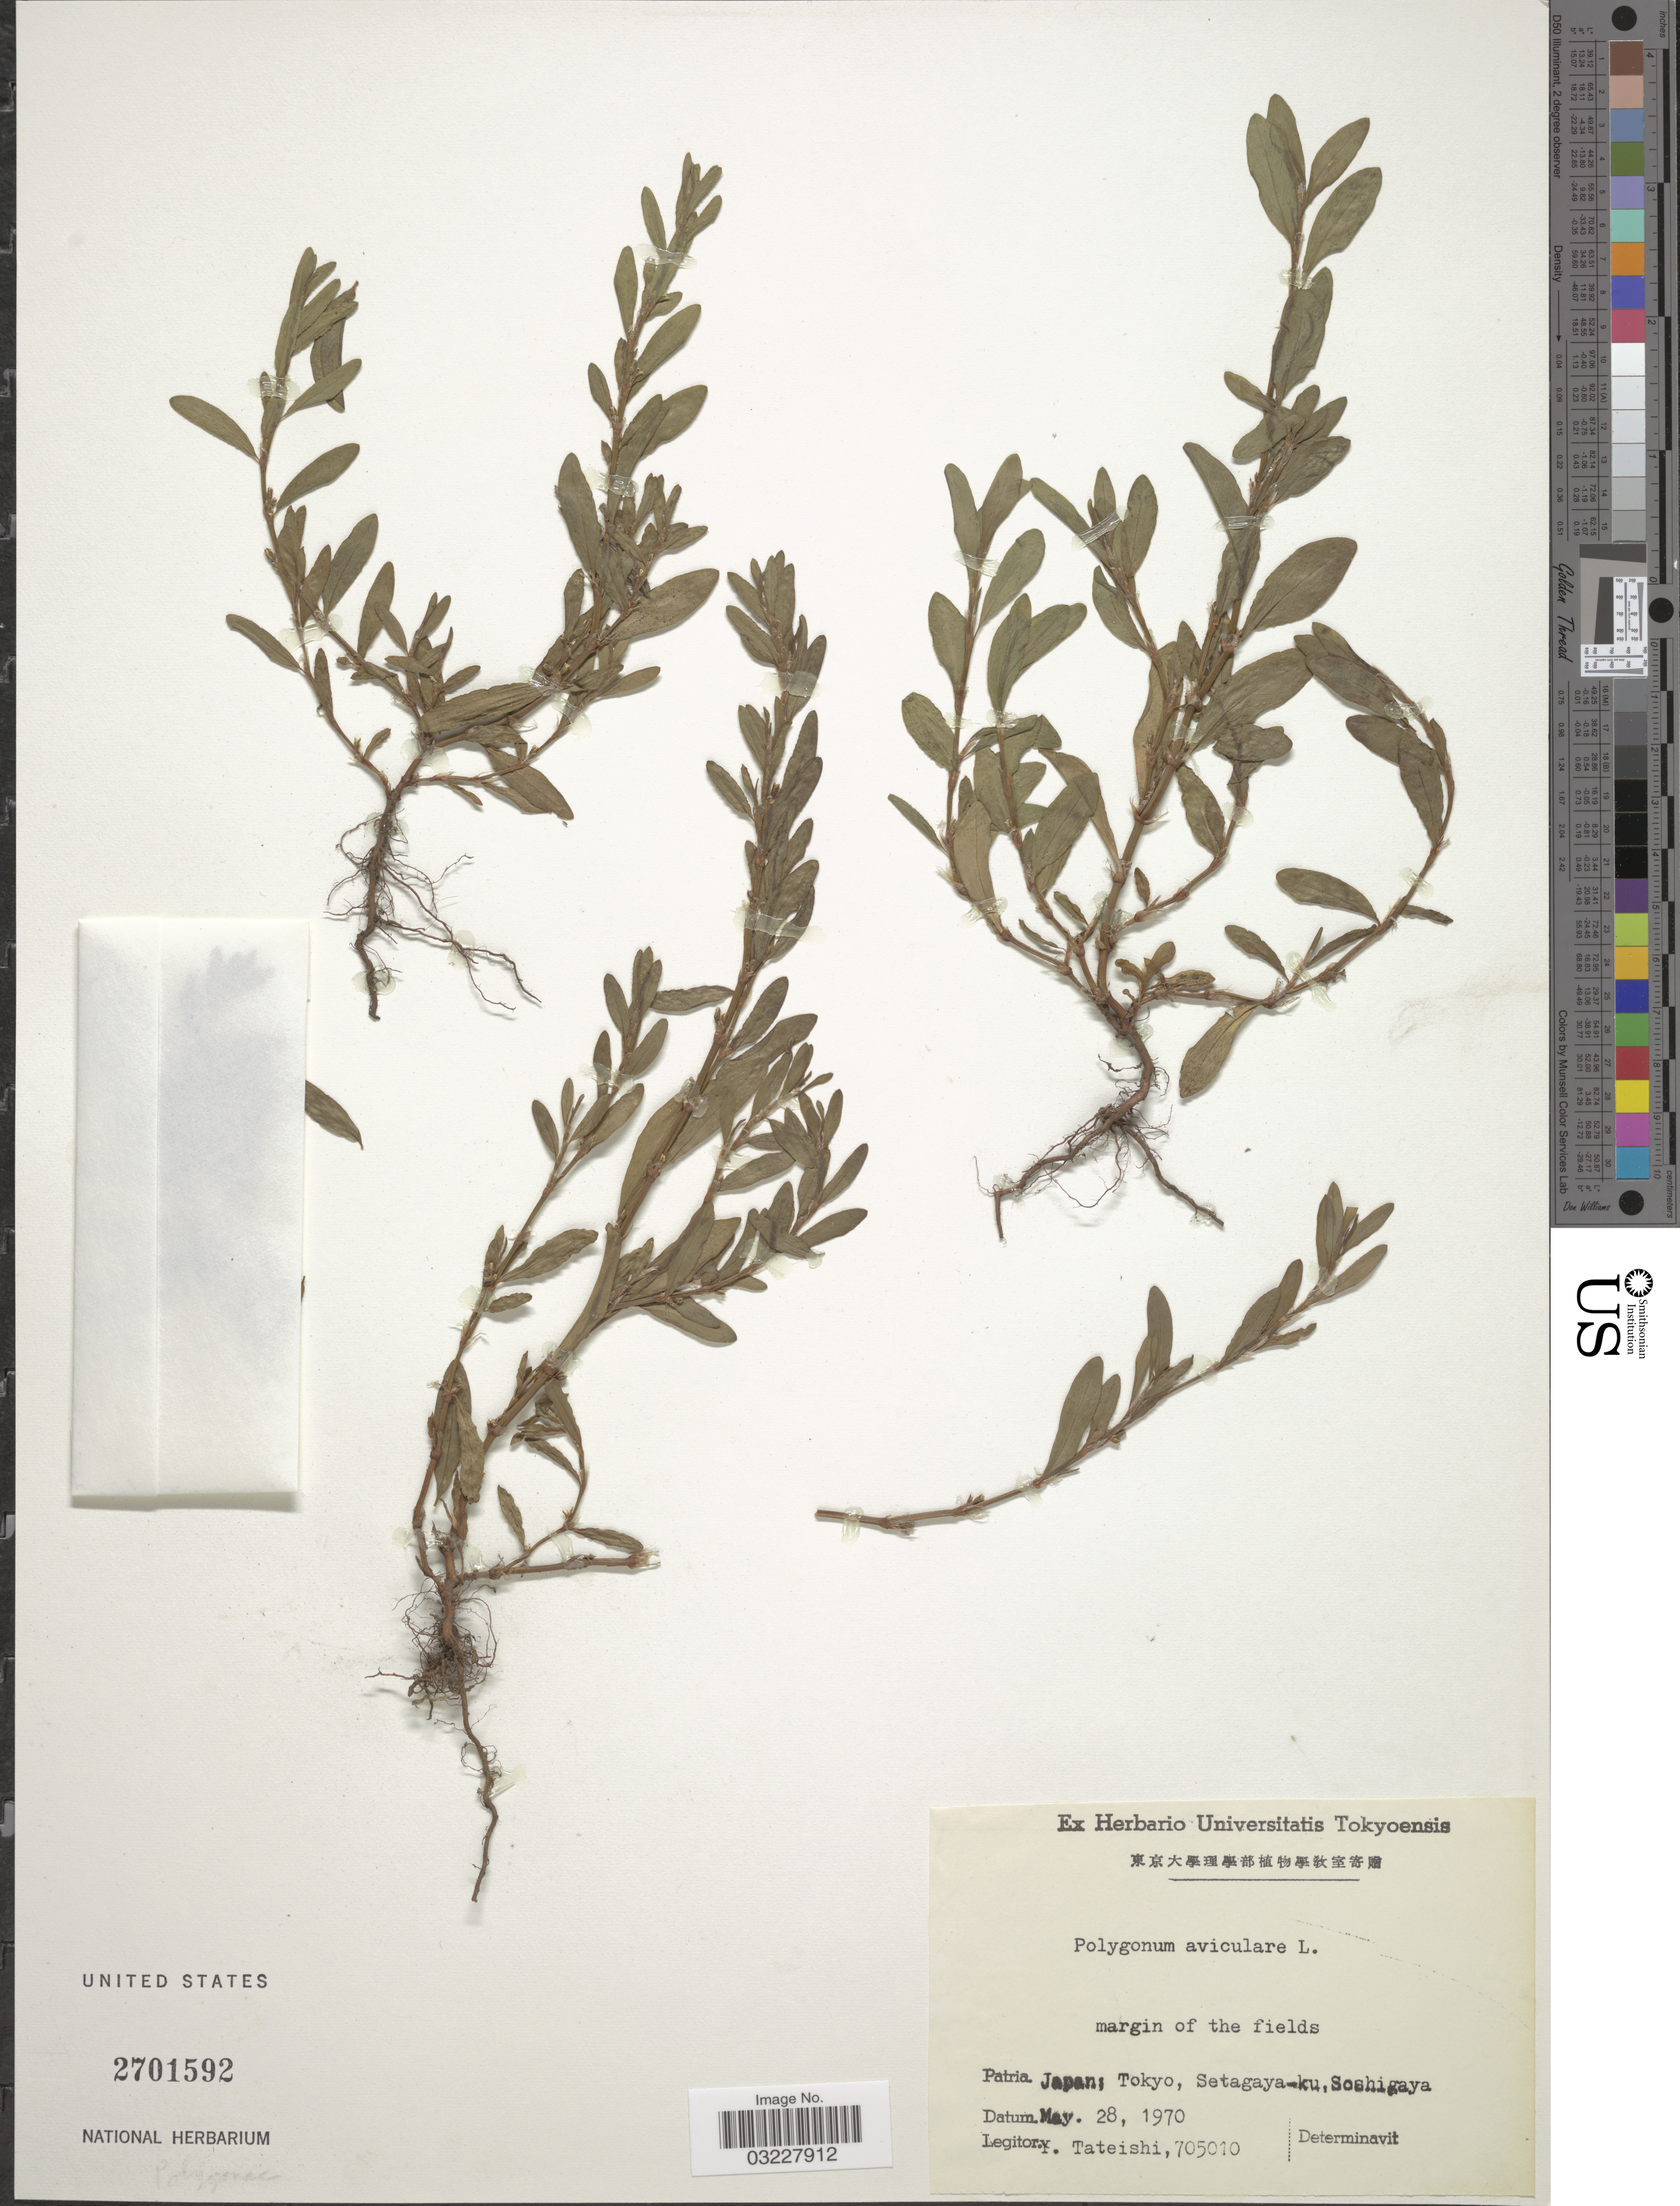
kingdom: Plantae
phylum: Tracheophyta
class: Magnoliopsida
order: Caryophyllales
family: Polygonaceae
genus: Polygonum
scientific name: Polygonum aviculare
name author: L.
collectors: Y. Tateishi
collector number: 705010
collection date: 1970-05-28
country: Japan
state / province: Tokyo, Federal City of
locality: Setagaya-ku, Soshigaya.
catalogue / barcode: US 2701592